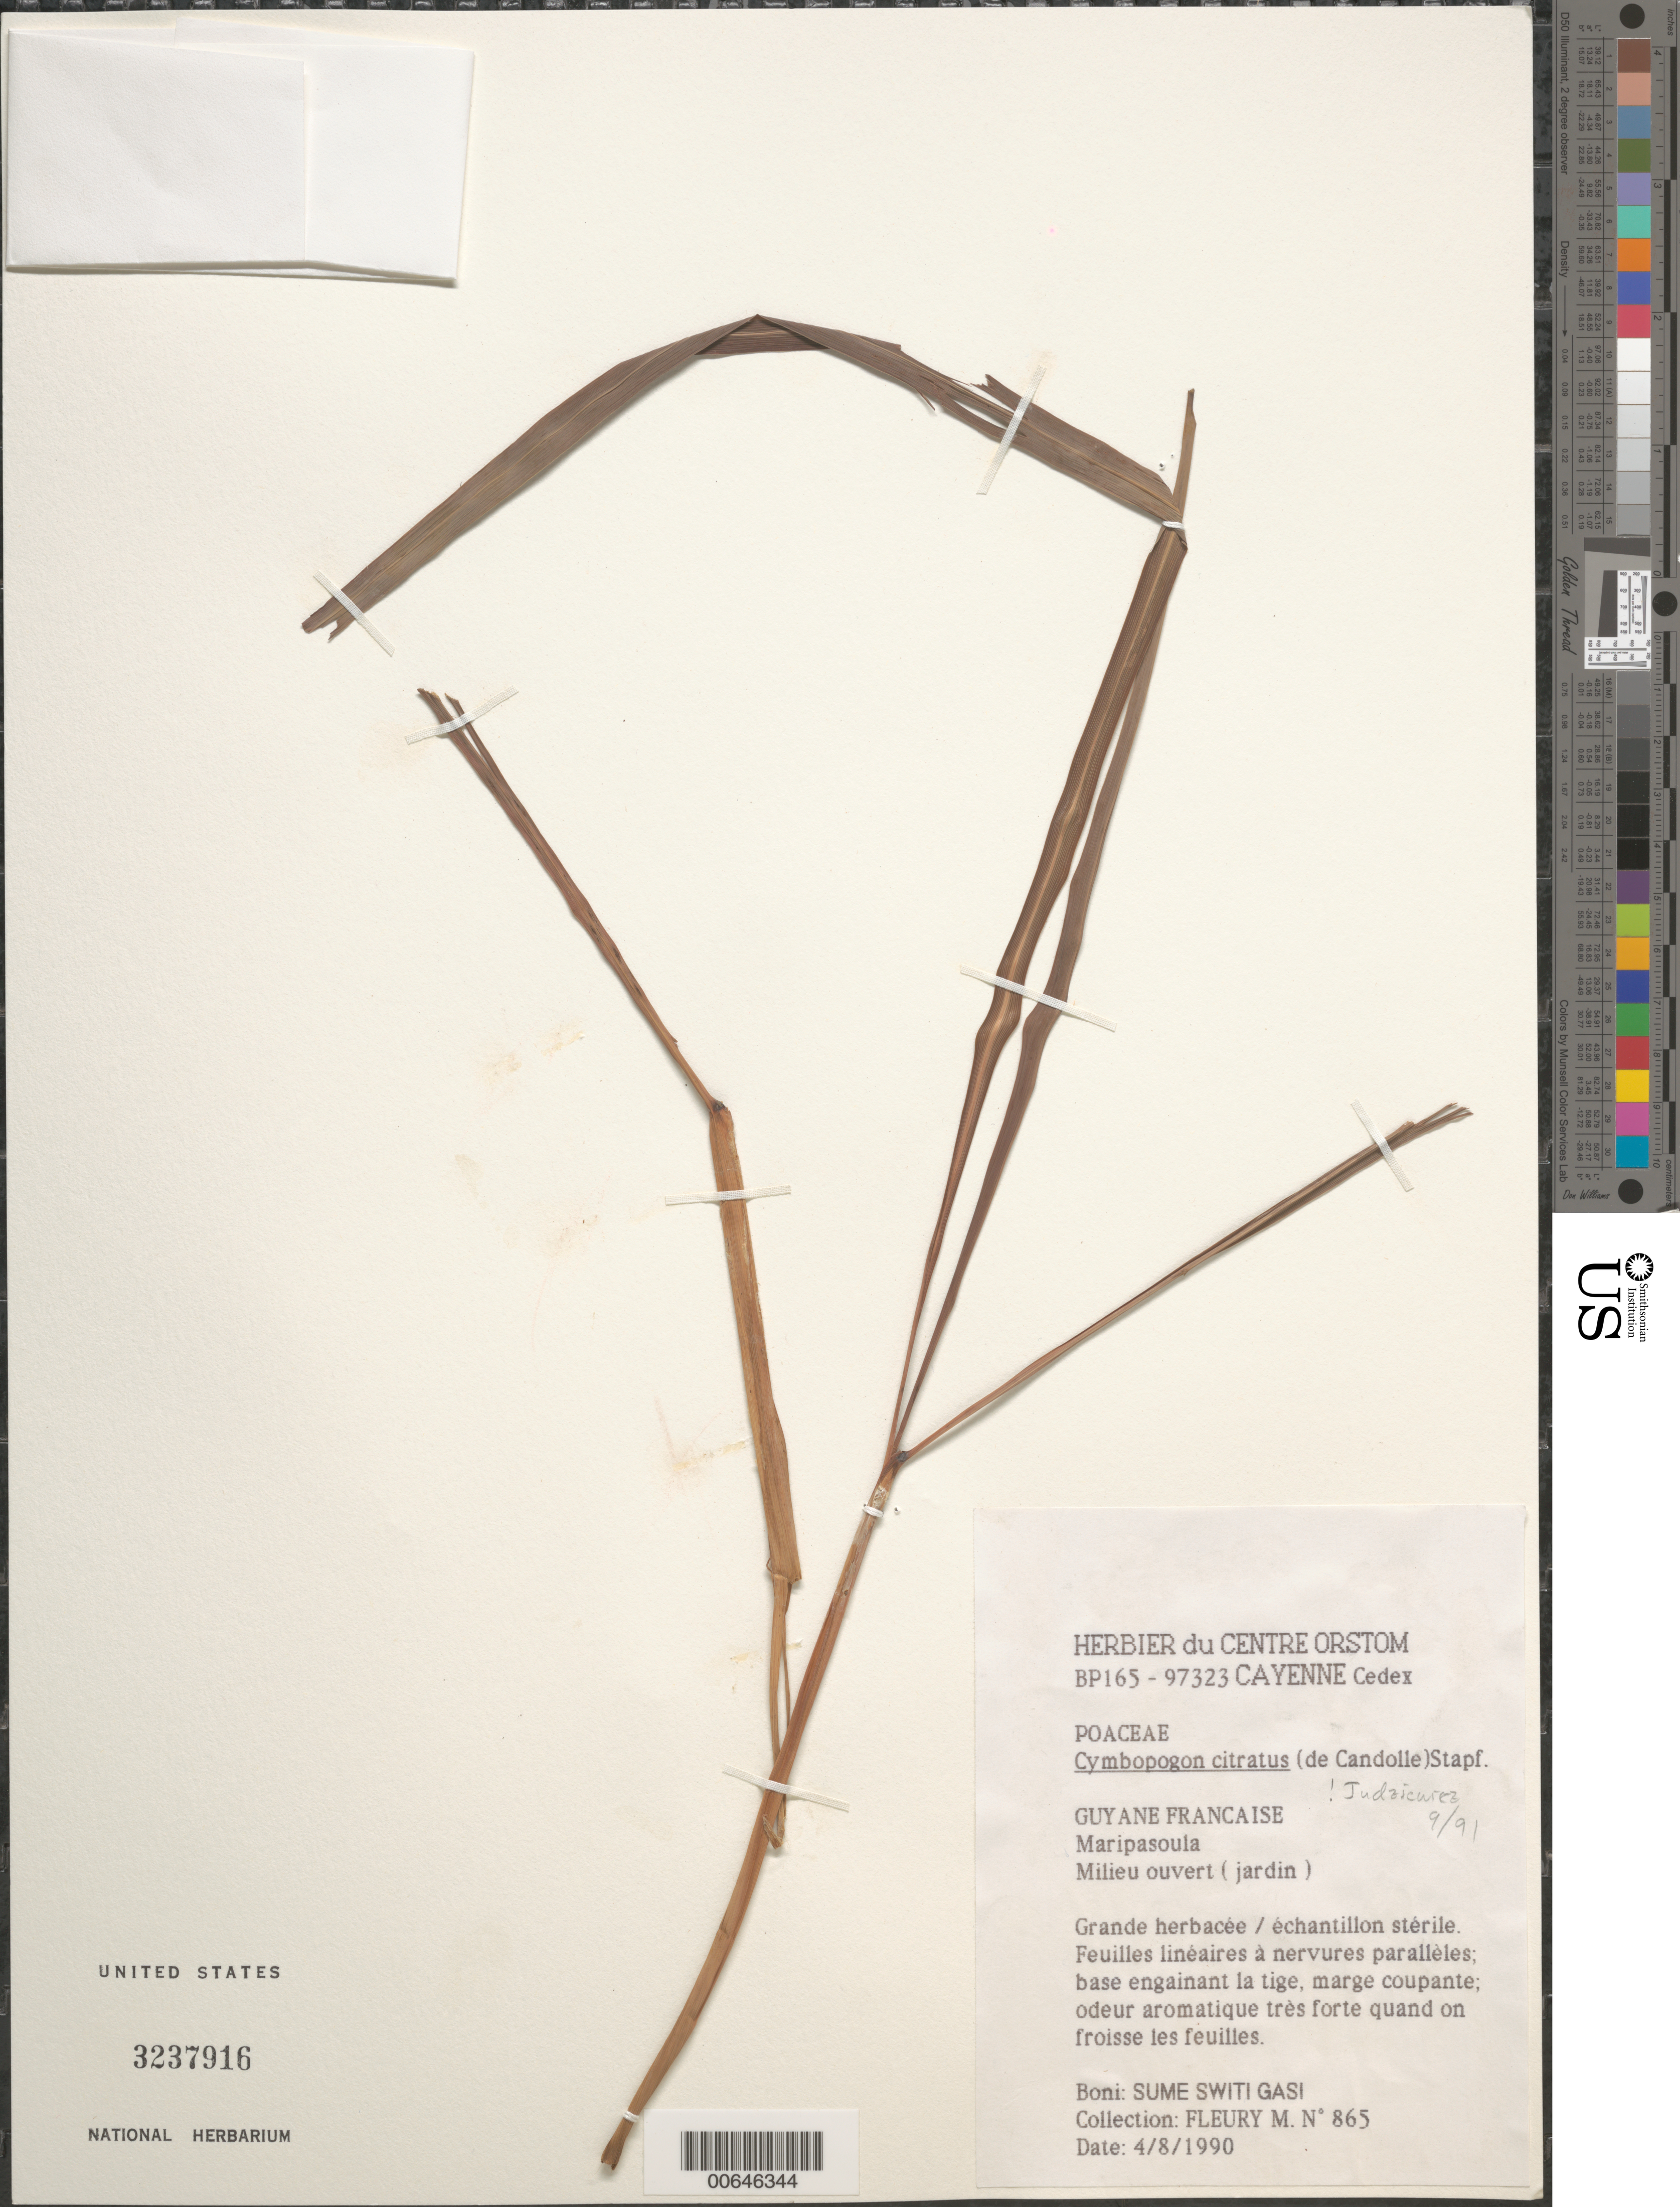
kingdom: Plantae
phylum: Tracheophyta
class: Liliopsida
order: Poales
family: Poaceae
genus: Cymbopogon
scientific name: Cymbopogon citratus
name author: (DC.) Stapf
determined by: Judziewicz, E. J.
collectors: M. Fleury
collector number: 865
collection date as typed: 4-Aug-90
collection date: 1990-08-04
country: French Guiana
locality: Maripasoula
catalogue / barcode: US 3237916